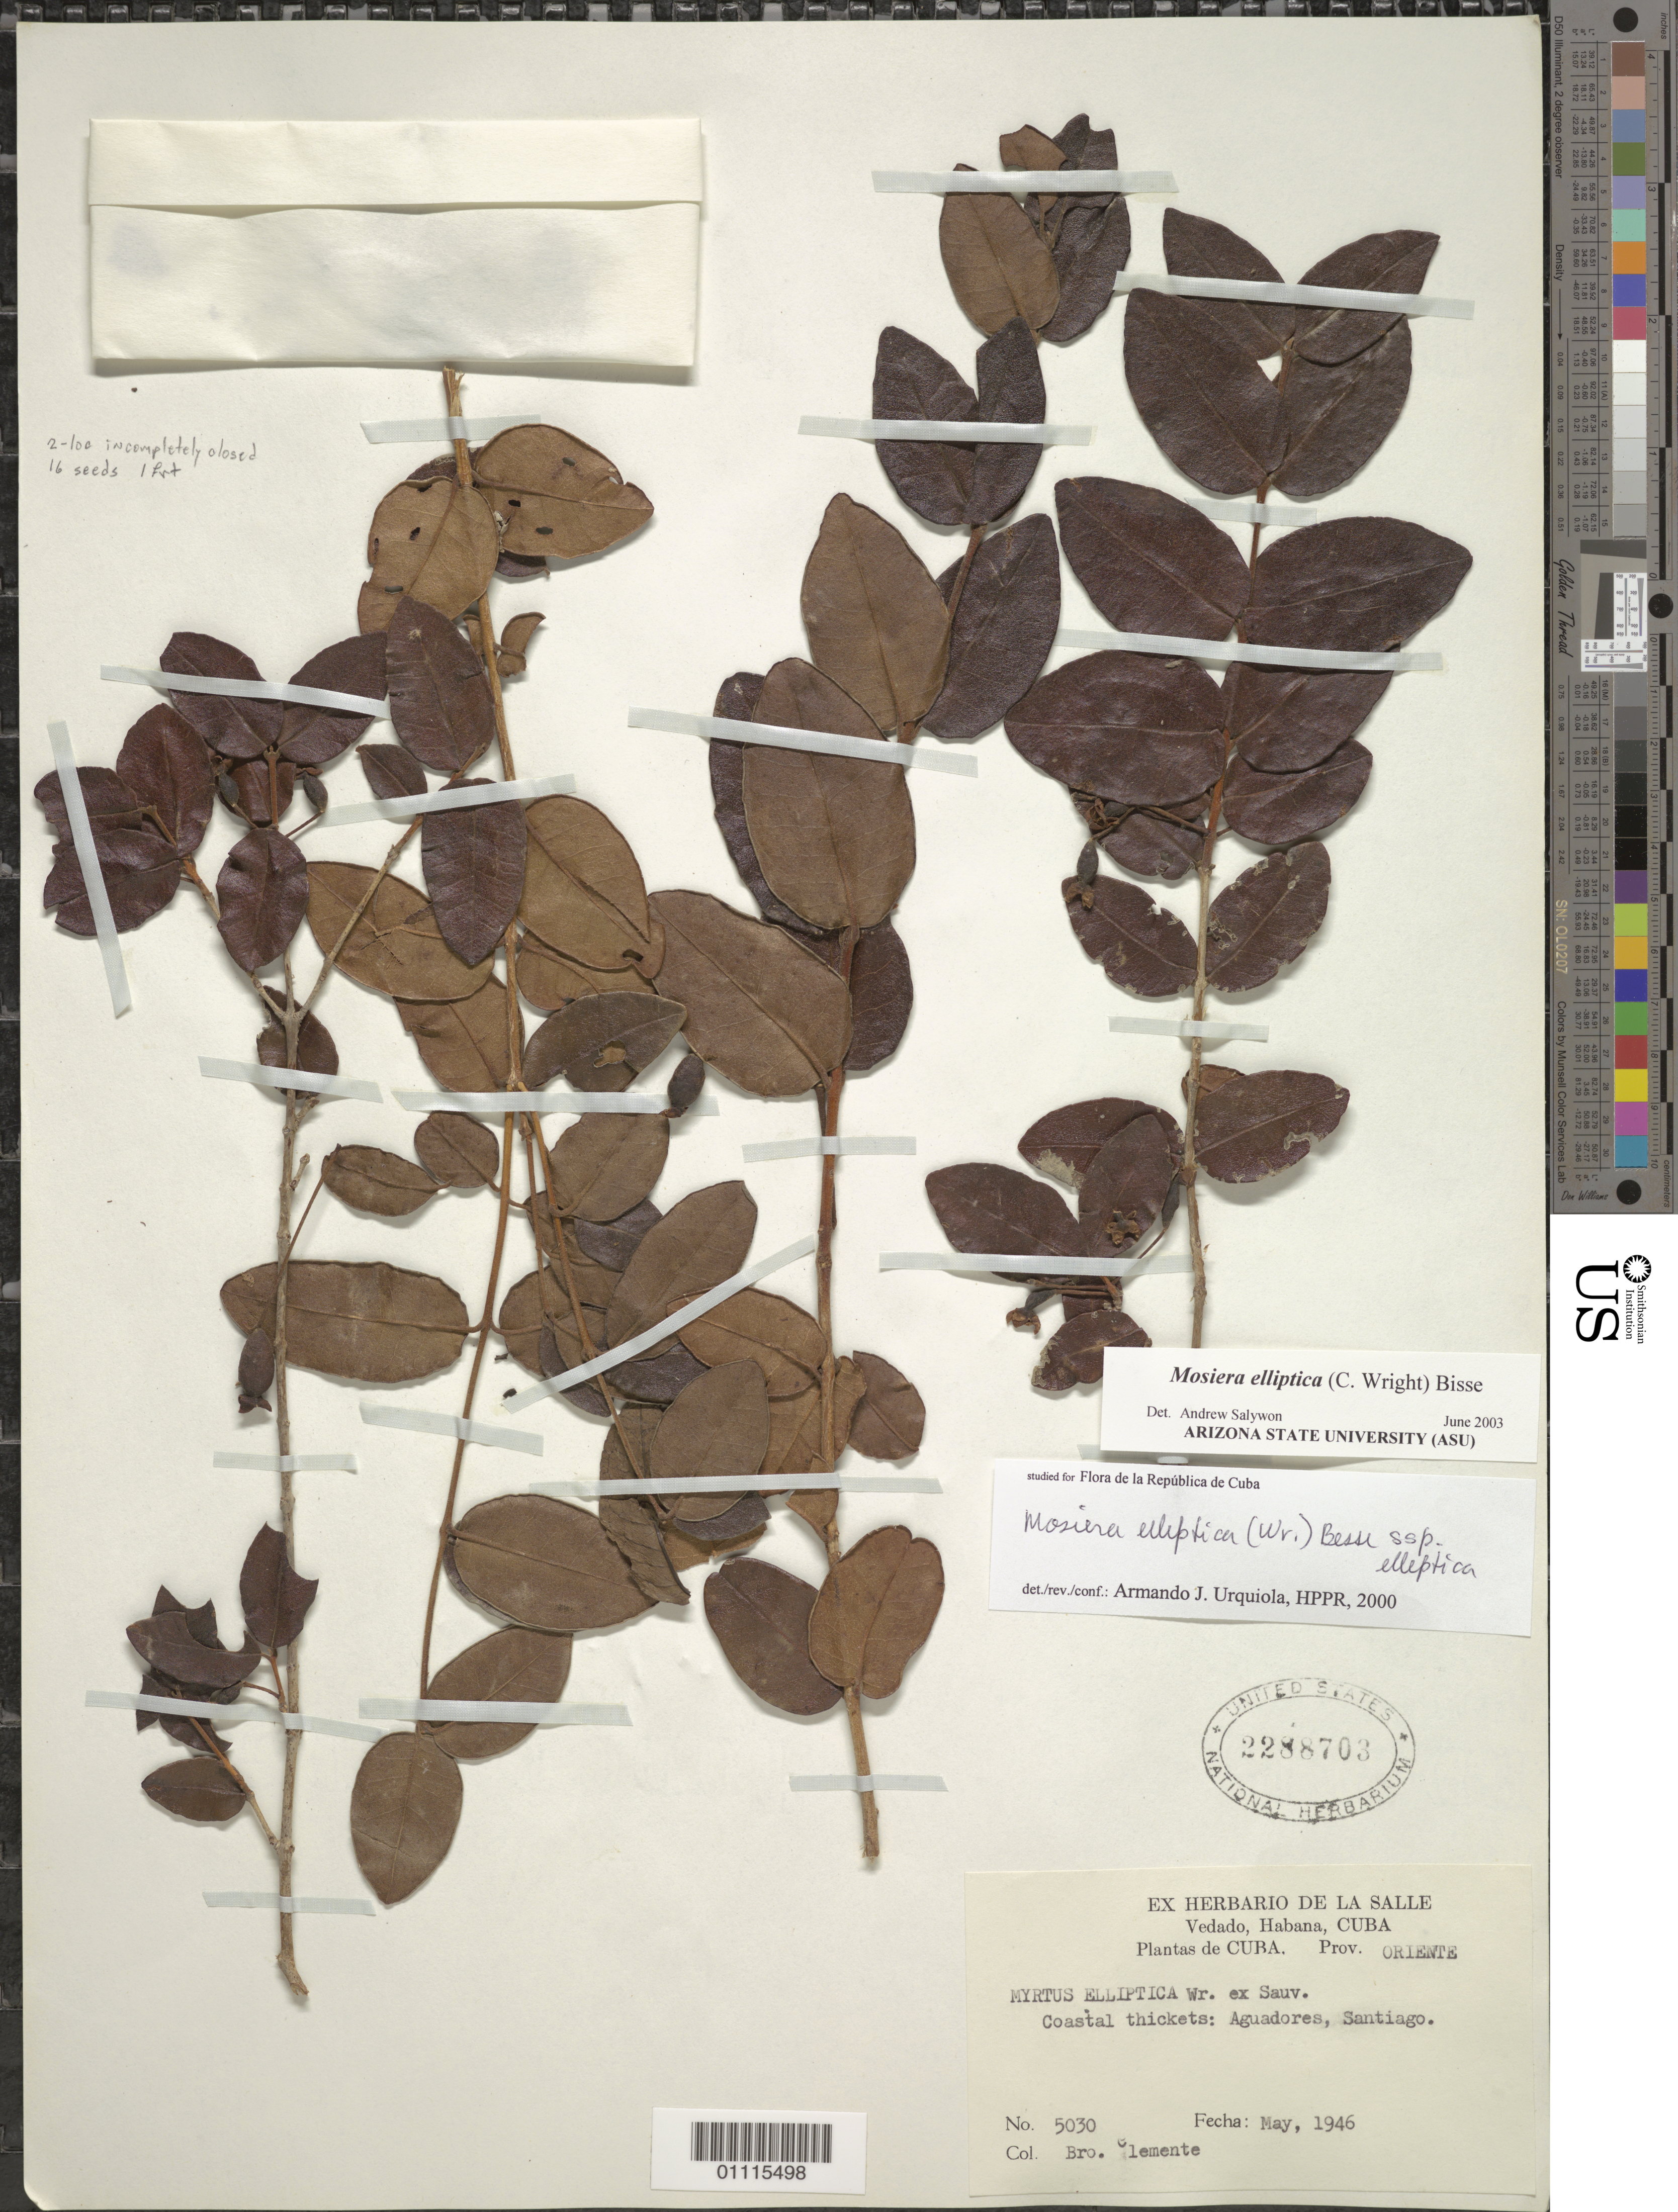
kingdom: Plantae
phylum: Tracheophyta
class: Magnoliopsida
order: Myrtales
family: Myrtaceae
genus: Mosiera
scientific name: Mosiera elliptica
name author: (C. Wright) Bisse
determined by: Salywon, A. M., (ASU)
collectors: Bro. Clemente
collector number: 5030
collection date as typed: May 1946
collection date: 1946-05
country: Cuba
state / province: Santiago de Cuba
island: Cuba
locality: Santiago, Aguadores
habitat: Coastal thickets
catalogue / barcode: US 2288703